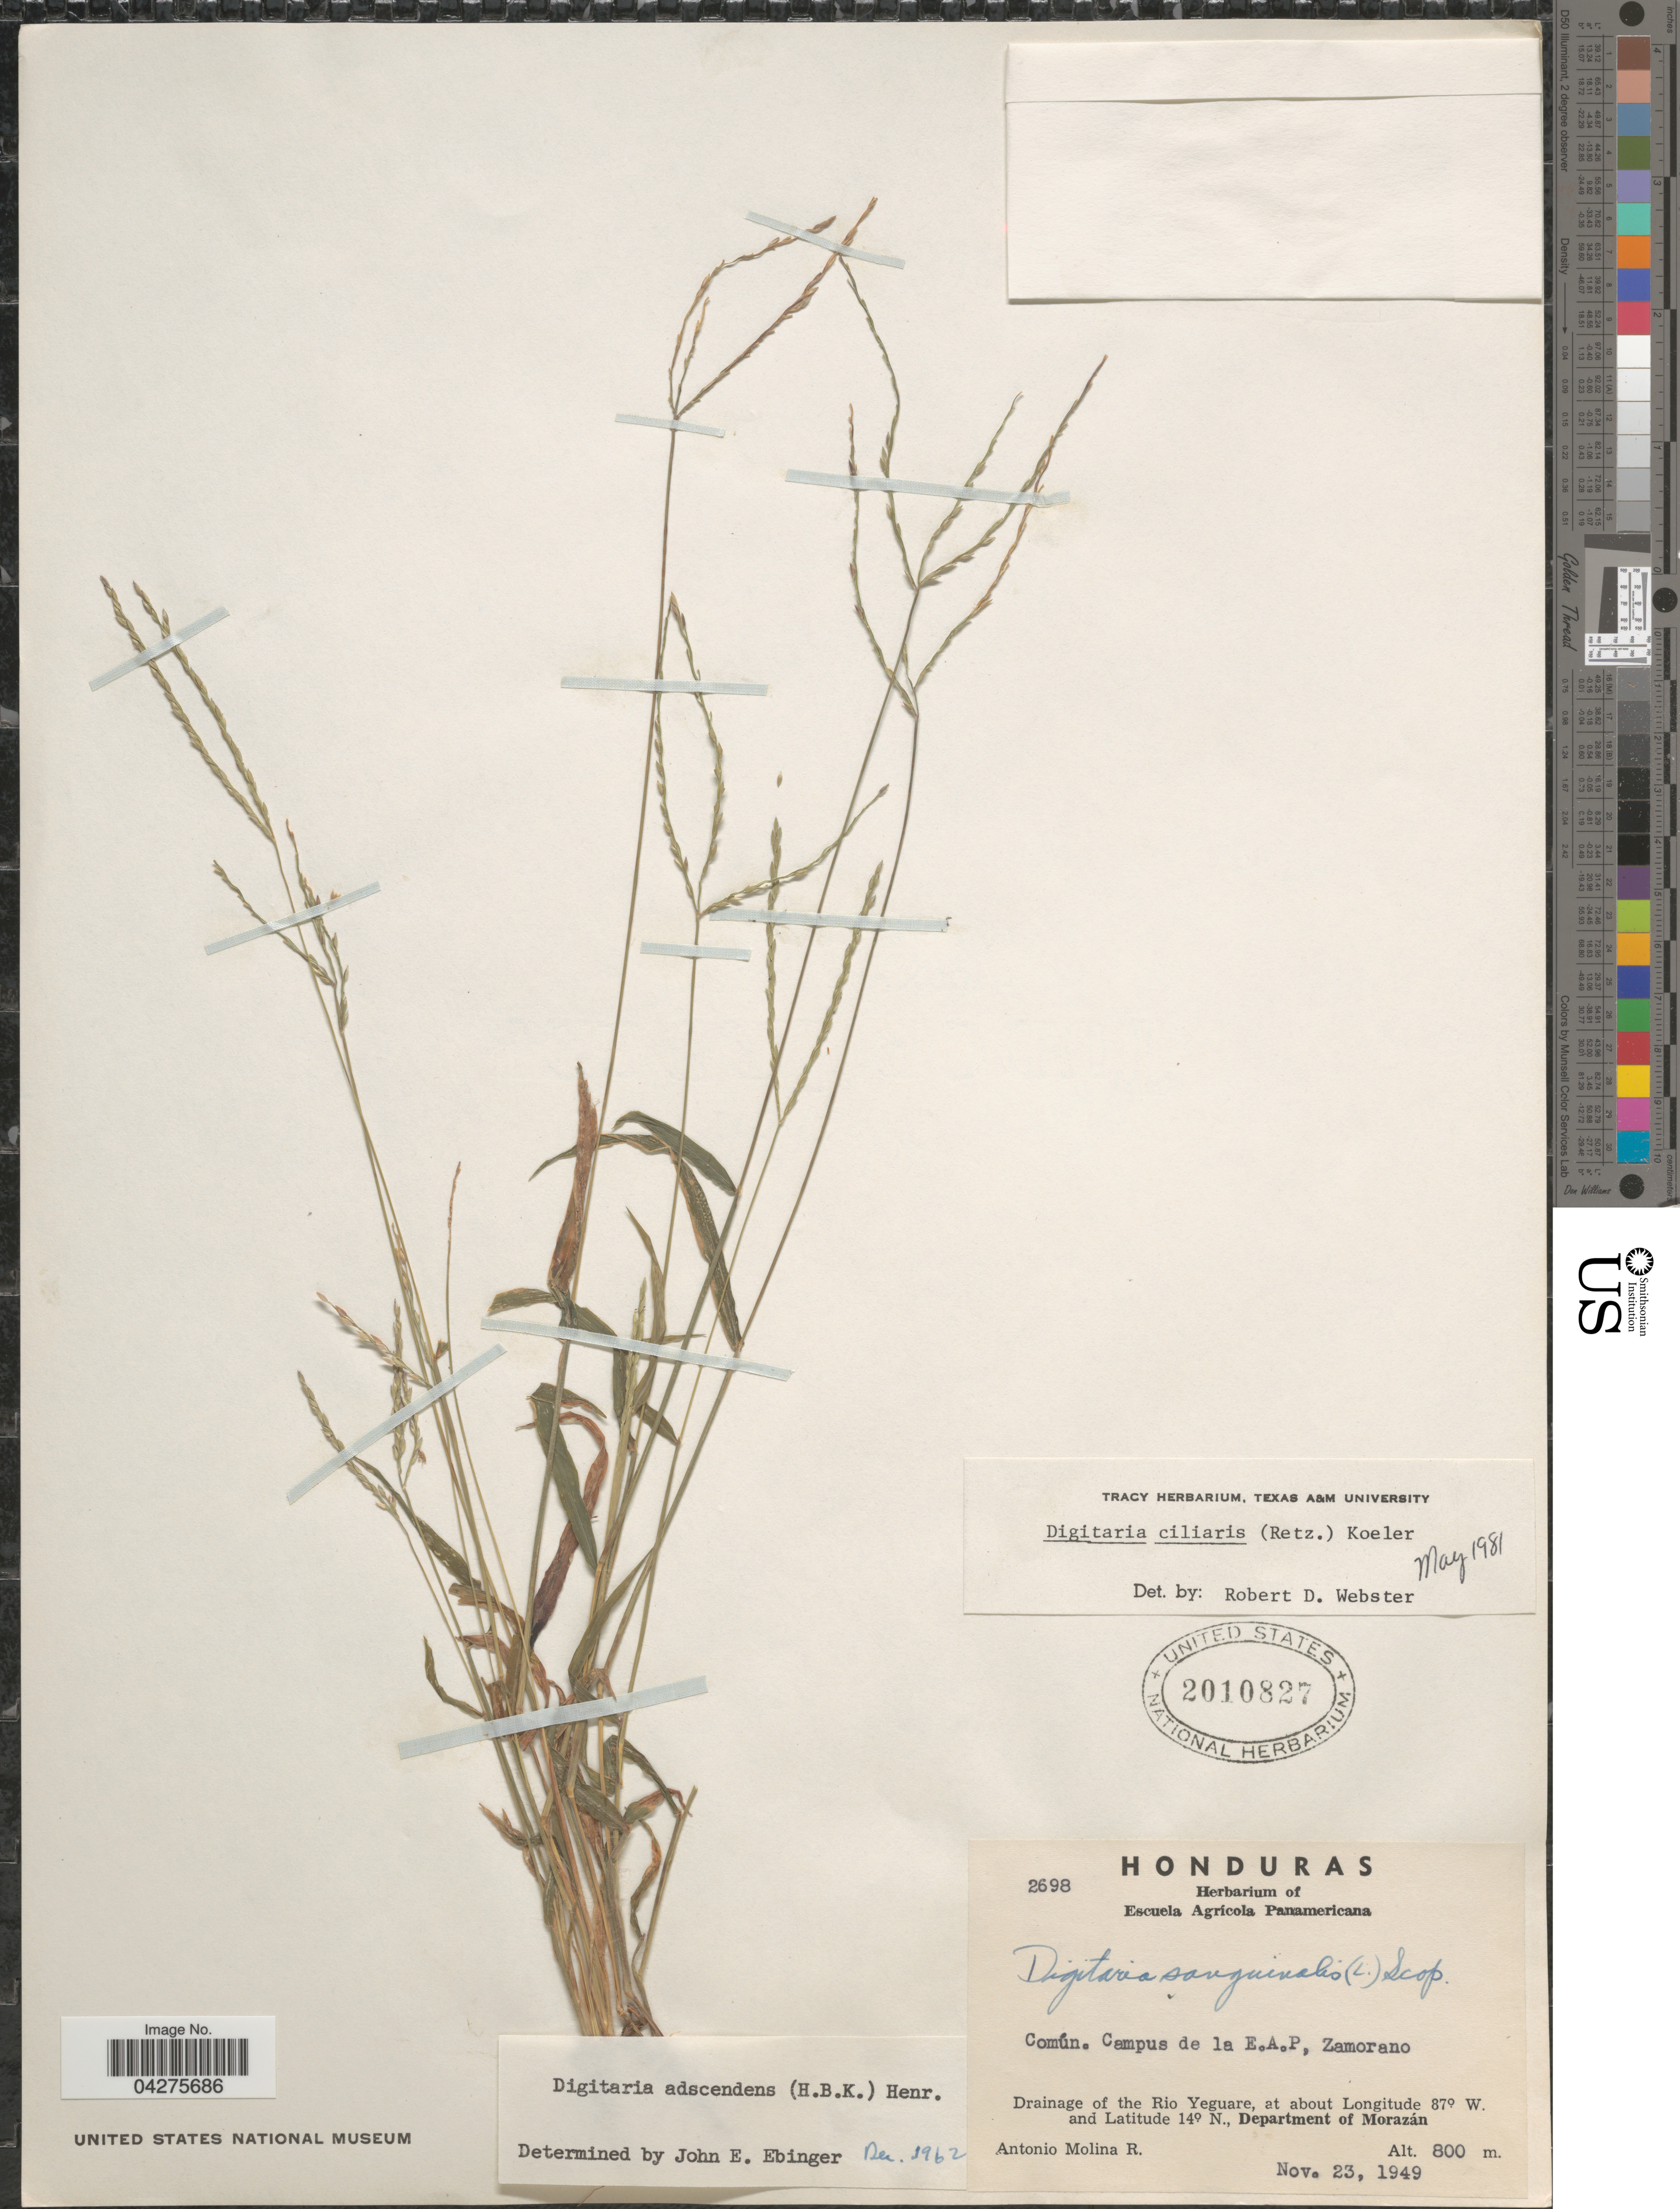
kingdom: Plantae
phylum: Tracheophyta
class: Liliopsida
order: Poales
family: Poaceae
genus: Digitaria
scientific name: Digitaria ciliaris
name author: (Retz.) Koeler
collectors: A. Molina R.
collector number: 2698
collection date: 1949-11-23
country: Honduras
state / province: Fco. Morazán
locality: Campus de la E.A.P, Zamorano. Drainage of the Rio Yeguare, Department of Morazán.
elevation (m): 800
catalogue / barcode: US 2010827